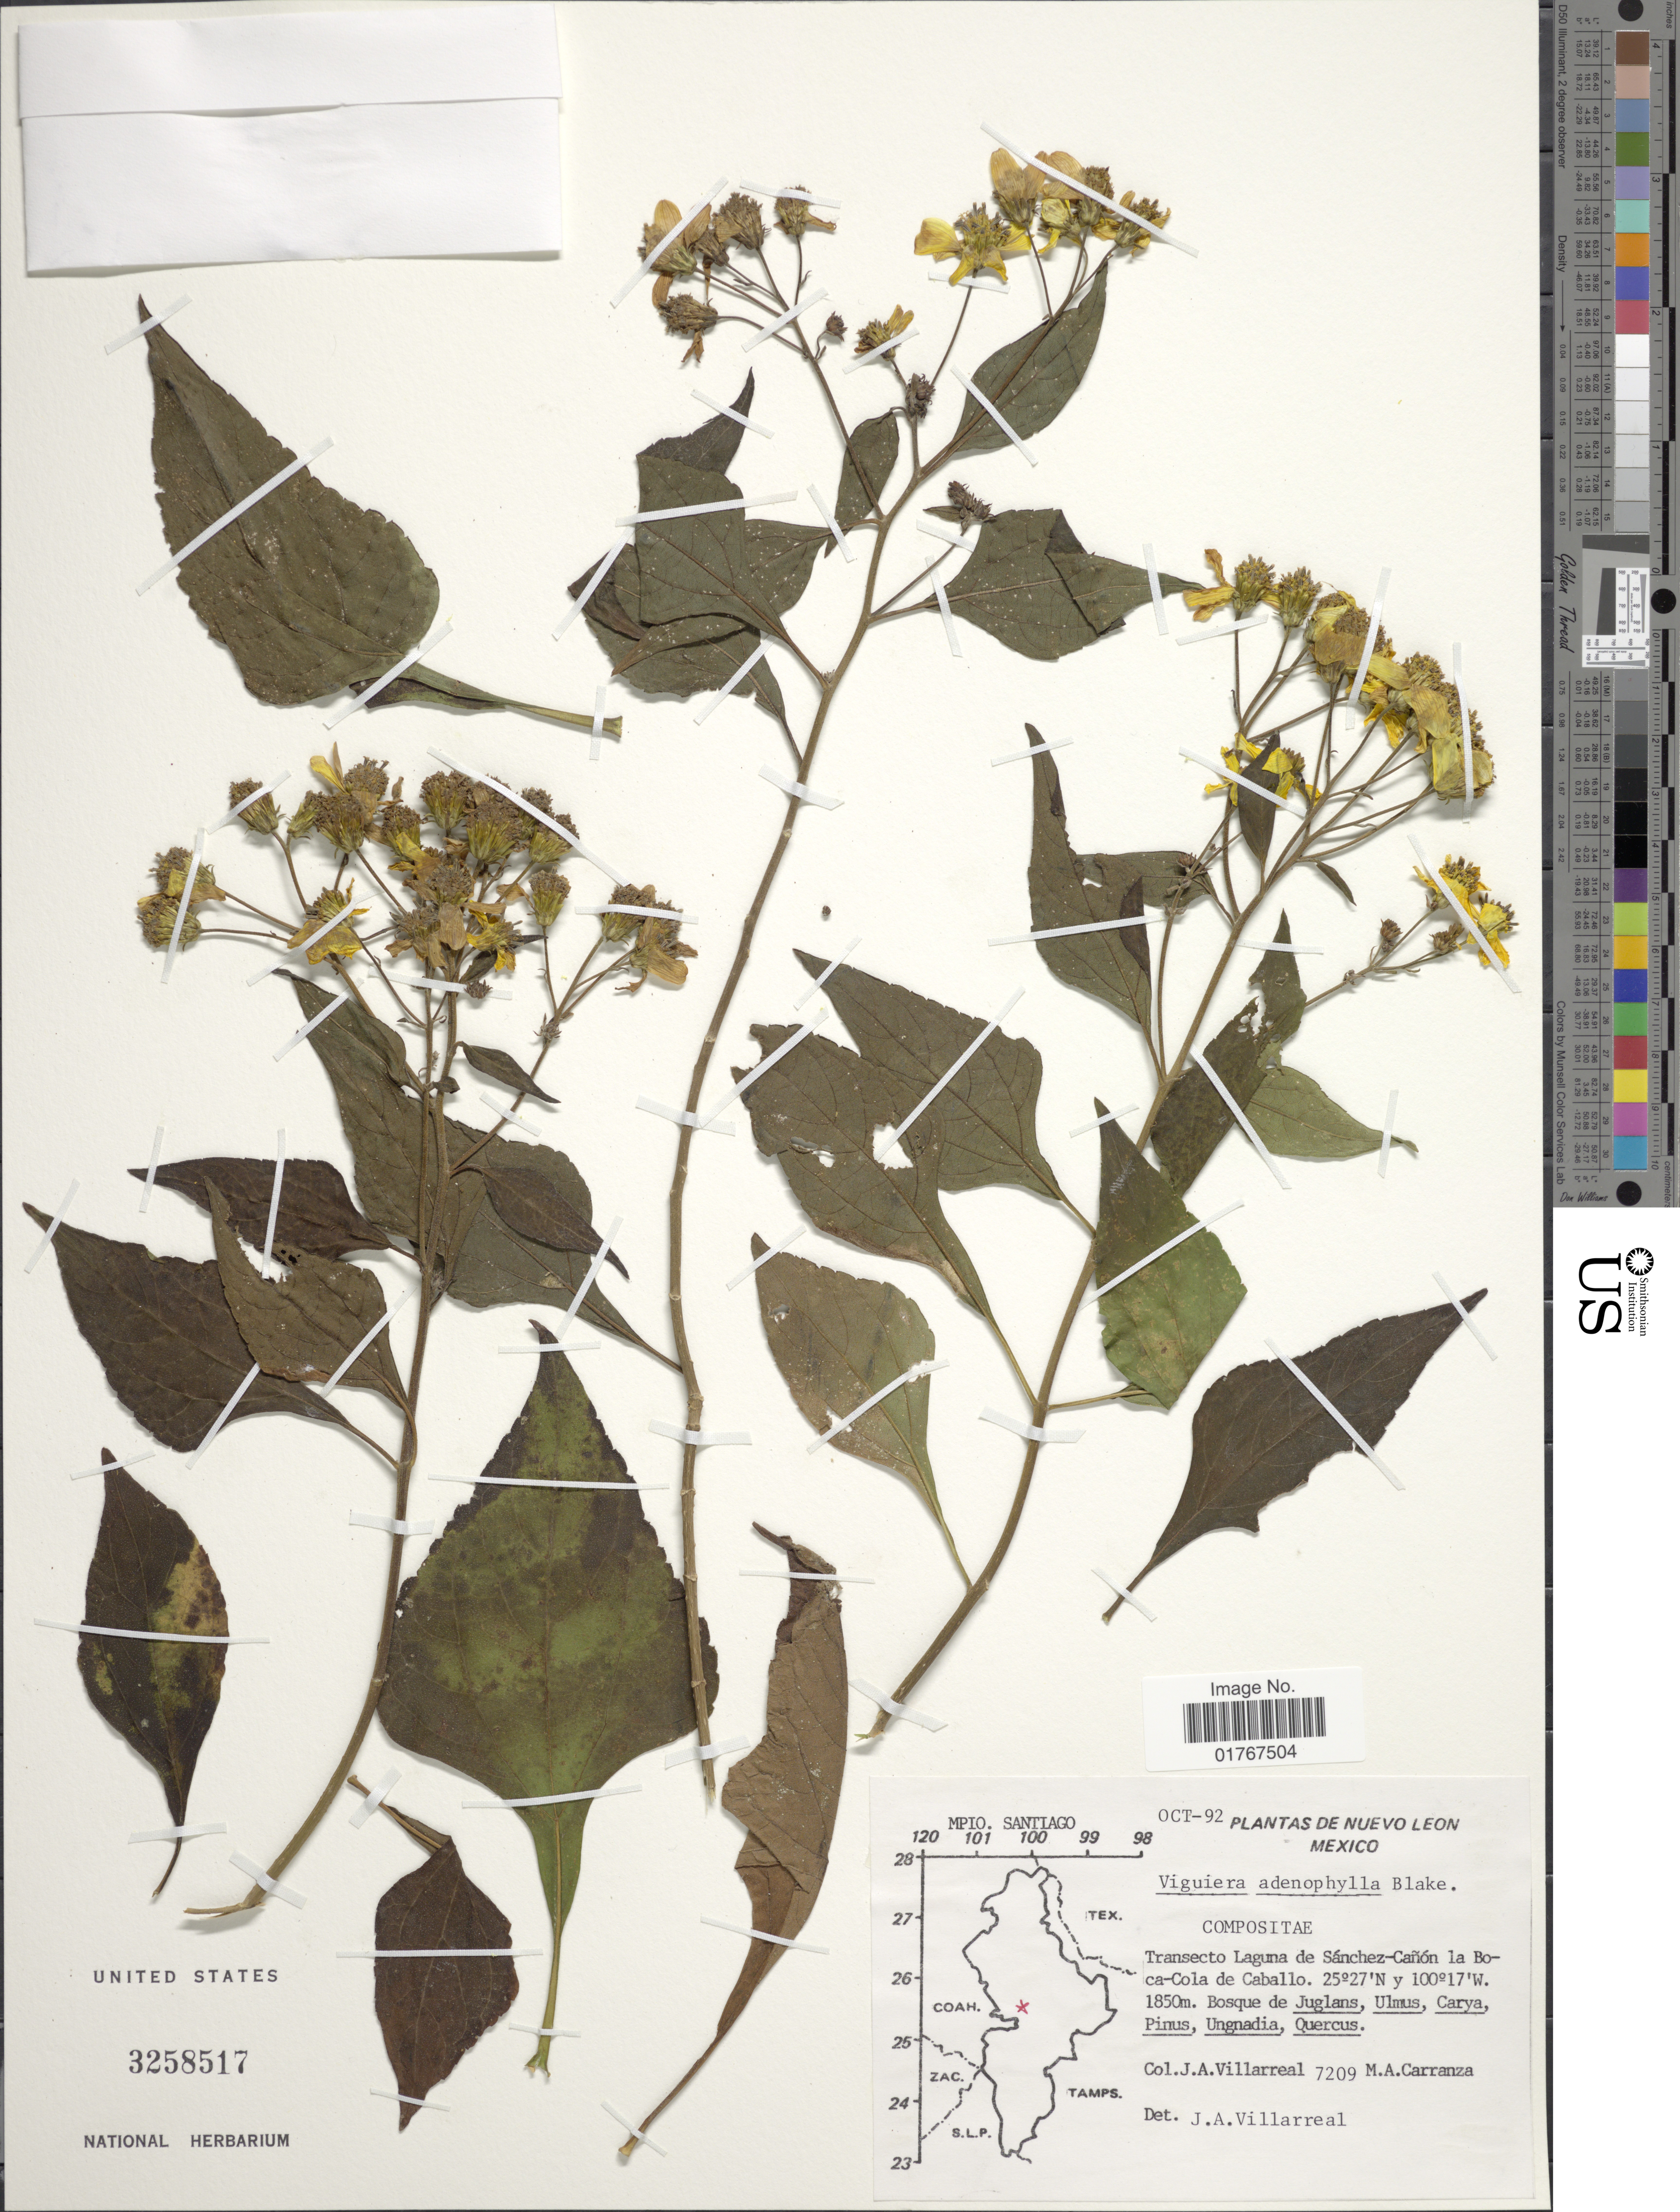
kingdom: Plantae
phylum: Tracheophyta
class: Magnoliopsida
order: Asterales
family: Asteraceae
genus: Viguiera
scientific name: Viguiera adenophylla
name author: S.F. Blake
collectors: J. Villarreal & M. Carranza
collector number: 7209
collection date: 1992-10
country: Mexico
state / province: Nuevo León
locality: Mpio Santiago, Transecto Laguna de Sáncjez-Cañón la Boca-Cola de Caballo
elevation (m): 1850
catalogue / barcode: US 3258517